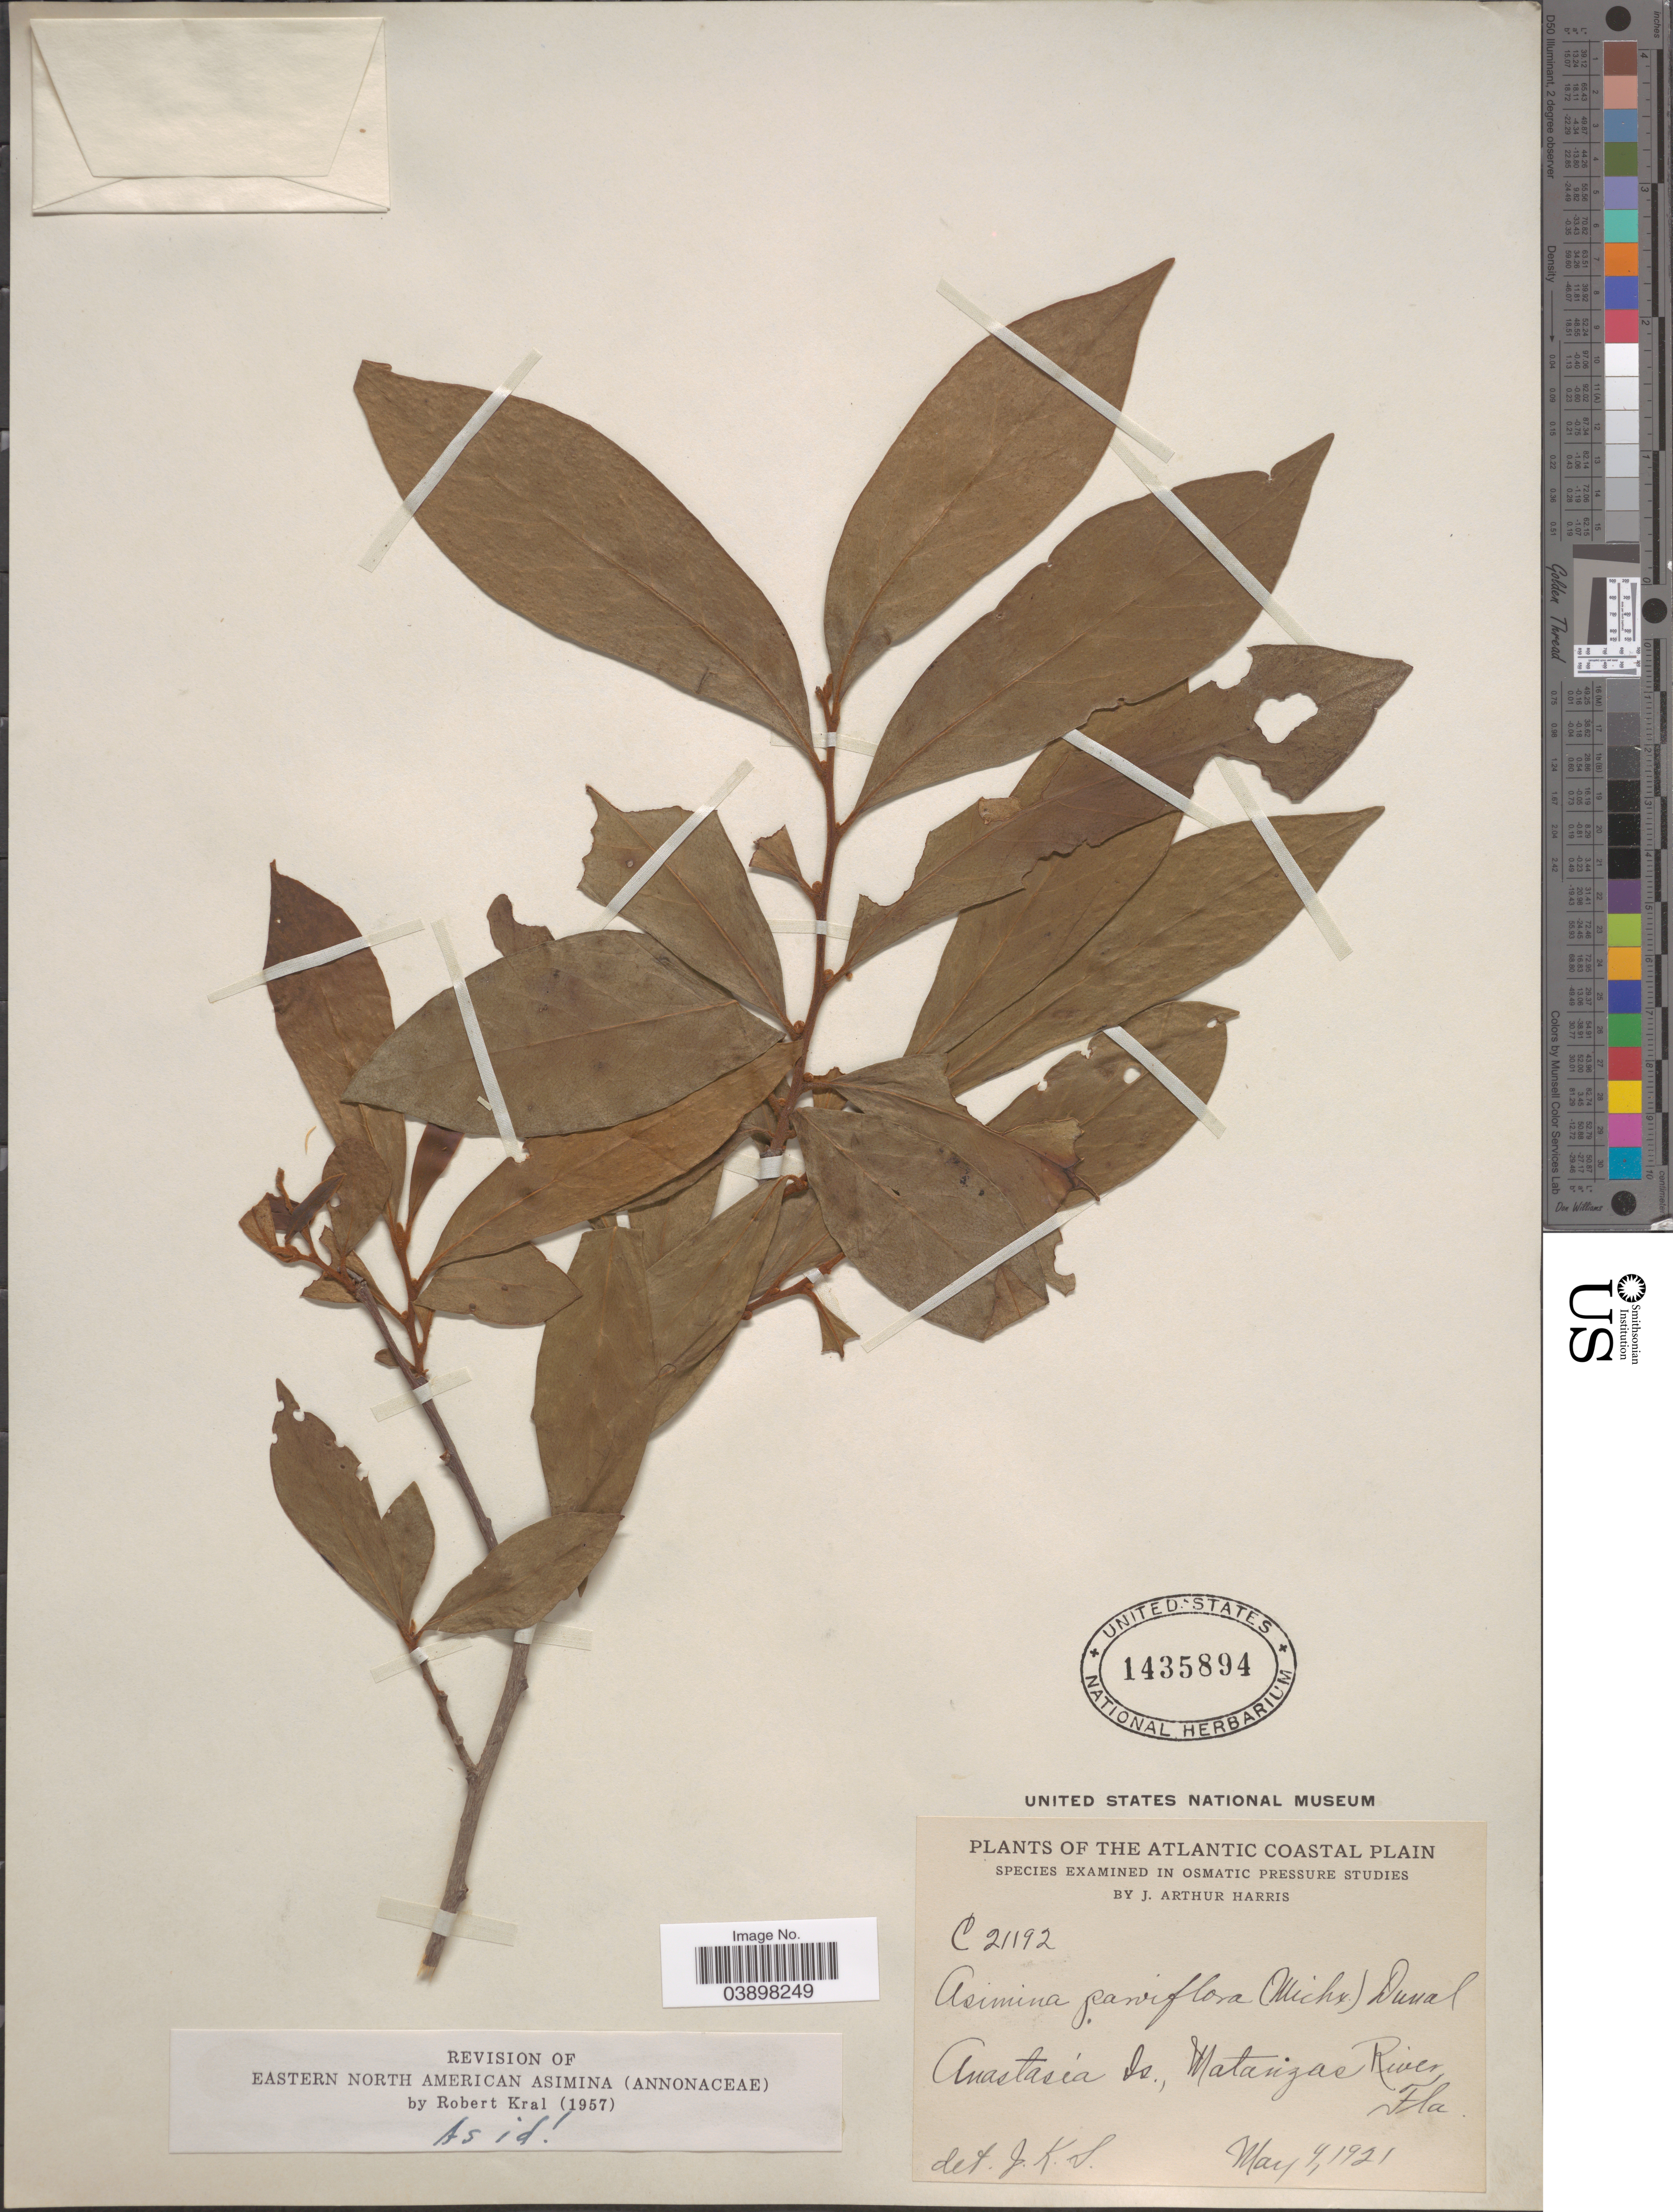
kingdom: Plantae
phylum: Tracheophyta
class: Magnoliopsida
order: Magnoliales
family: Annonaceae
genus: Asimina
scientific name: Asimina parviflora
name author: (Michx.) Dunal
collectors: J. A. Harris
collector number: C21192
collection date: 1921-05-04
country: United States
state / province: Florida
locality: The Atlantic Coastal Plain. Anastasia Is., Matanzas River.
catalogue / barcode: US 1435894